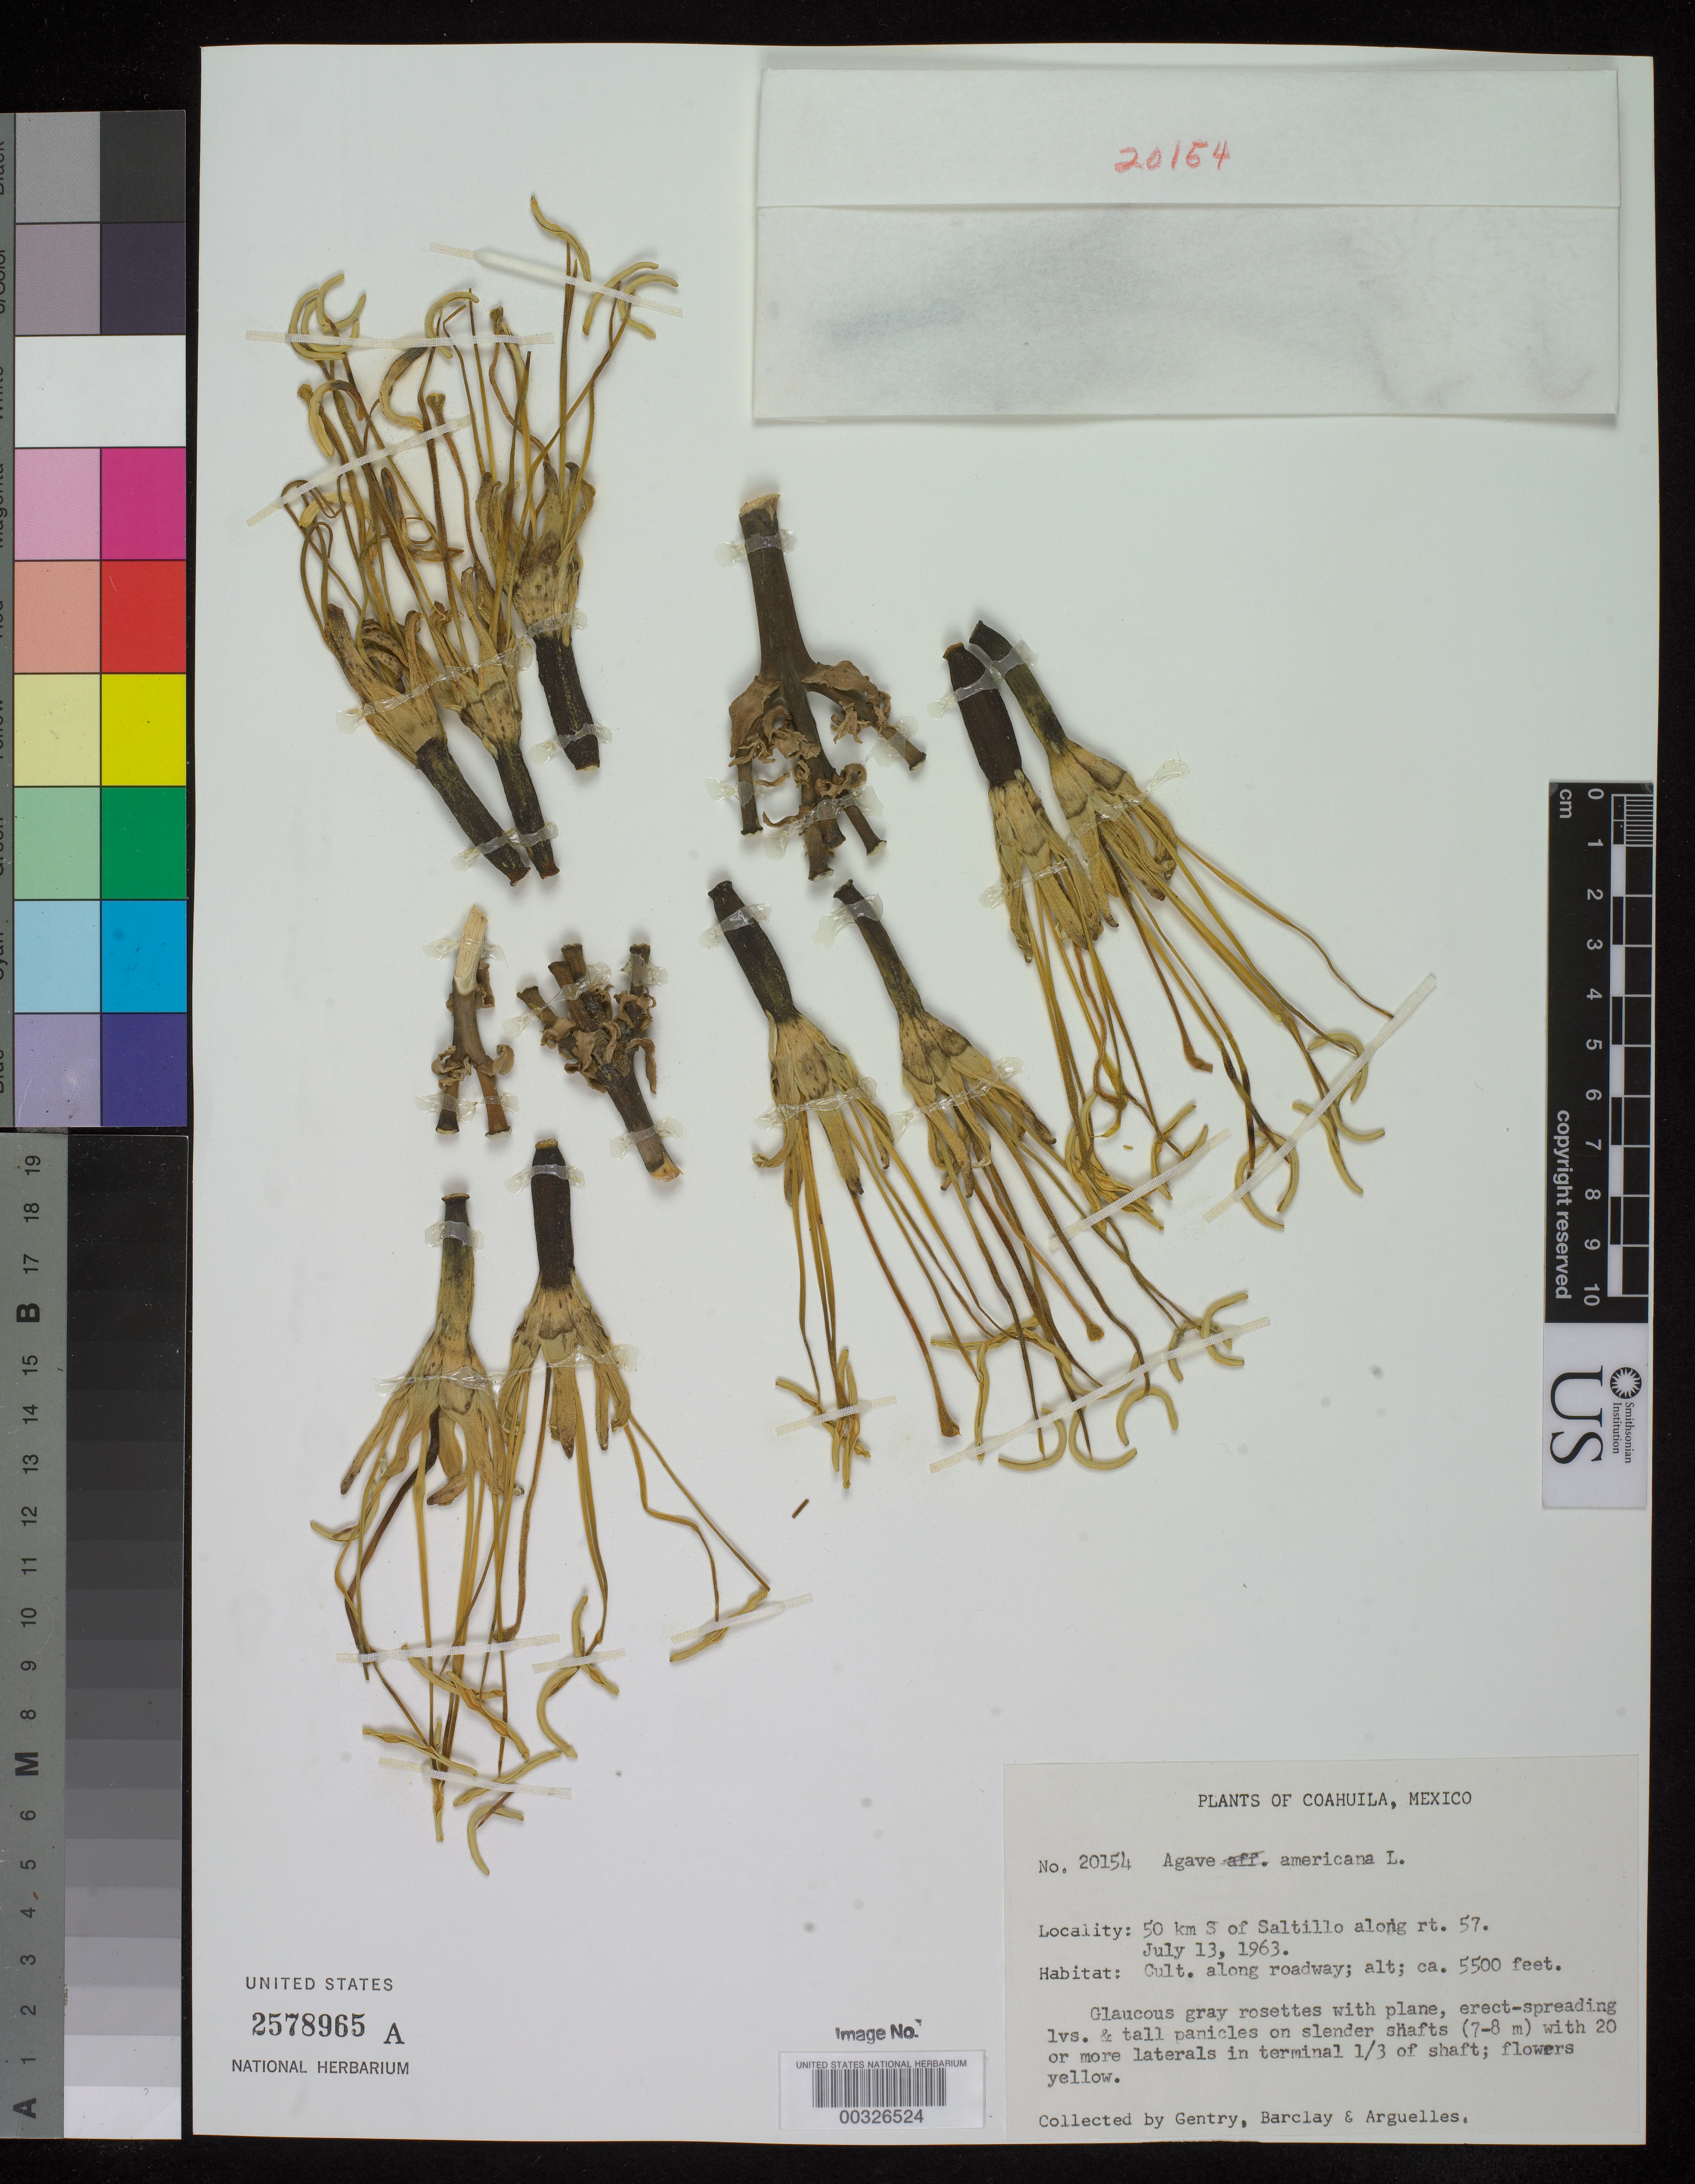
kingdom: Plantae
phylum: Tracheophyta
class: Liliopsida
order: Asparagales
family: Asparagaceae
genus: Agave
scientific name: Agave americana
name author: L.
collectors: H. S. Gentry, A. S. Barclay & J. Arguelles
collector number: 20154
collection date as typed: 13 Jul 1963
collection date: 1963-07-13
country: Mexico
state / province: Coahuila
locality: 50 km S of Saltillo along rt 57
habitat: Along roadway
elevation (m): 1676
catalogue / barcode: US 2578965A